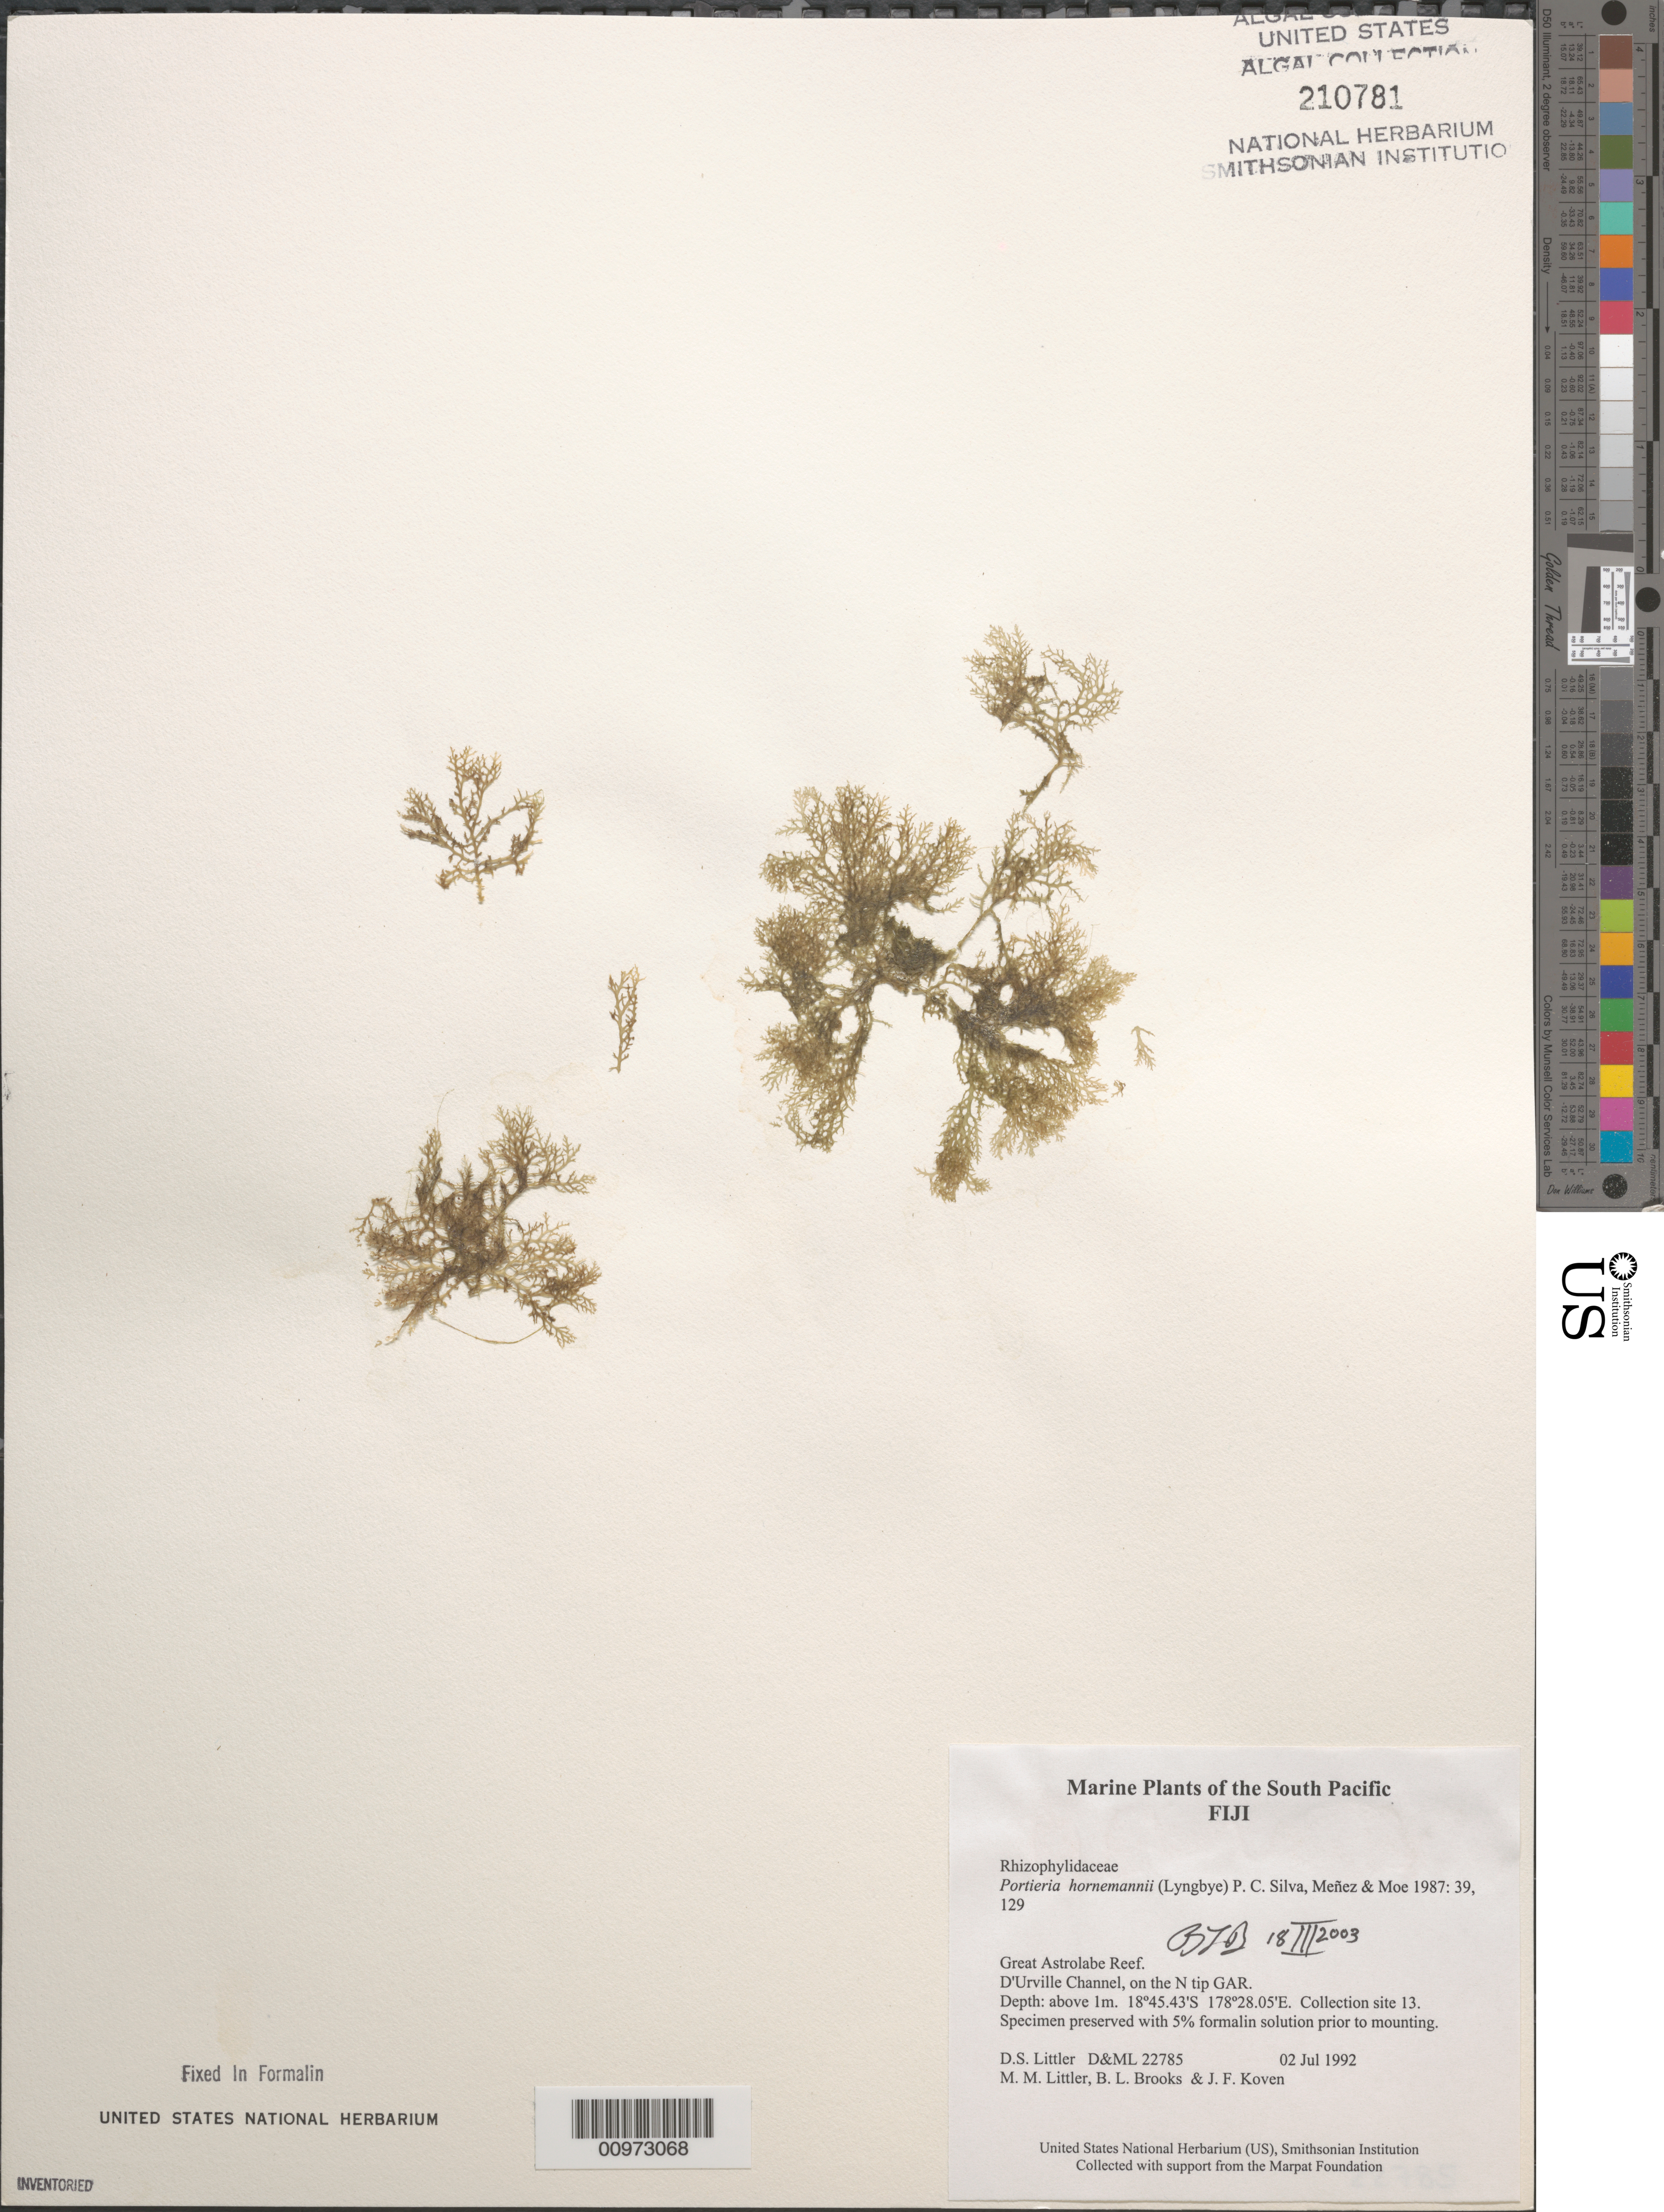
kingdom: Plantae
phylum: Rhodophyta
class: Florideophyceae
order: Gigartinales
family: Rhizophyllidaceae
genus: Portieria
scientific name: Portieria hornemannii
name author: (Lyngbye) P.C. Silva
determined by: Brooks, B. L., (BOT), Smithsonian Institution - National Museum of Natural History (UNITED STATES)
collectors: D. S. Littler, M. M. Littler, B. Brooks & J. Koven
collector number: D&ML 22785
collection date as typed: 02 Jul 1992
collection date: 1992-07-02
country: Fiji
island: Great Astrolabe Reef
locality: Great Astrolabe Reef, D'Urville Channel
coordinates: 18 45.43'S, 178 28.05'E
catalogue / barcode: US 210781